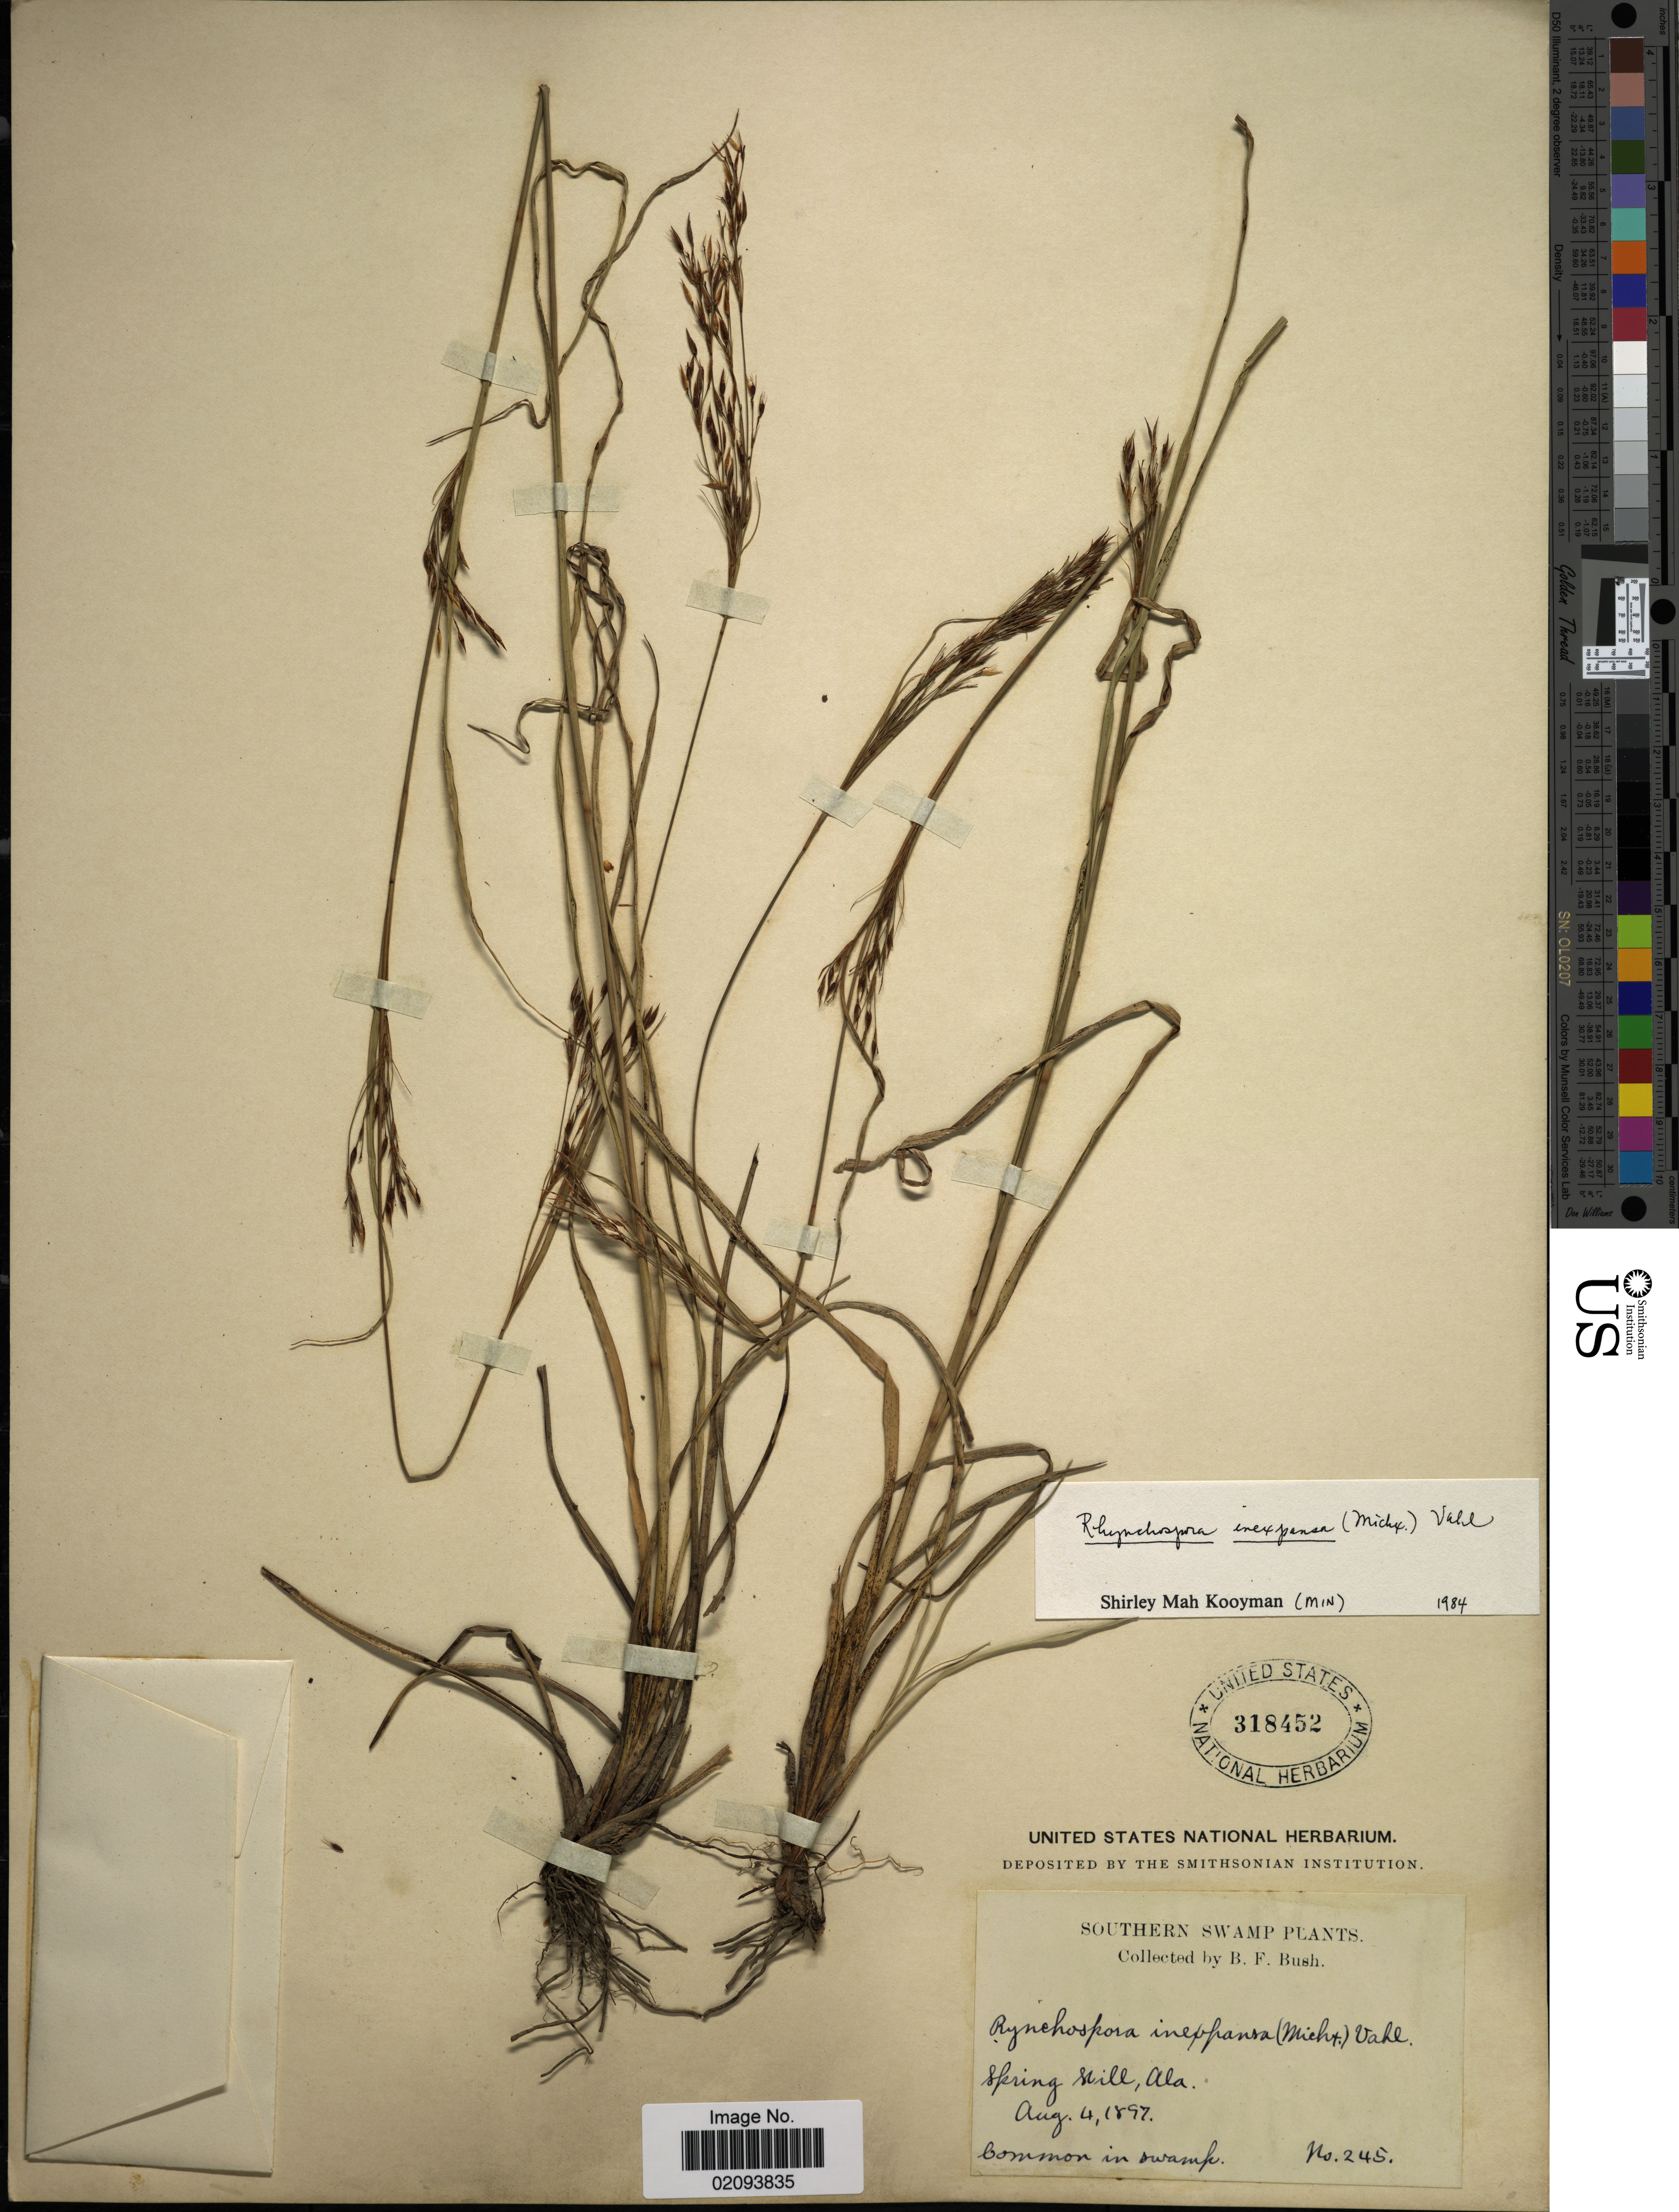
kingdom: Plantae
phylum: Tracheophyta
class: Liliopsida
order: Poales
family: Cyperaceae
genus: Rhynchospora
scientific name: Rhynchospora inexpansa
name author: (Michx.) Vahl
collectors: B. F. Bush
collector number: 245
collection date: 1897-08-04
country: United States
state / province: Alabama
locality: Southern Swamp. Spring Hill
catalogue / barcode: US 318452